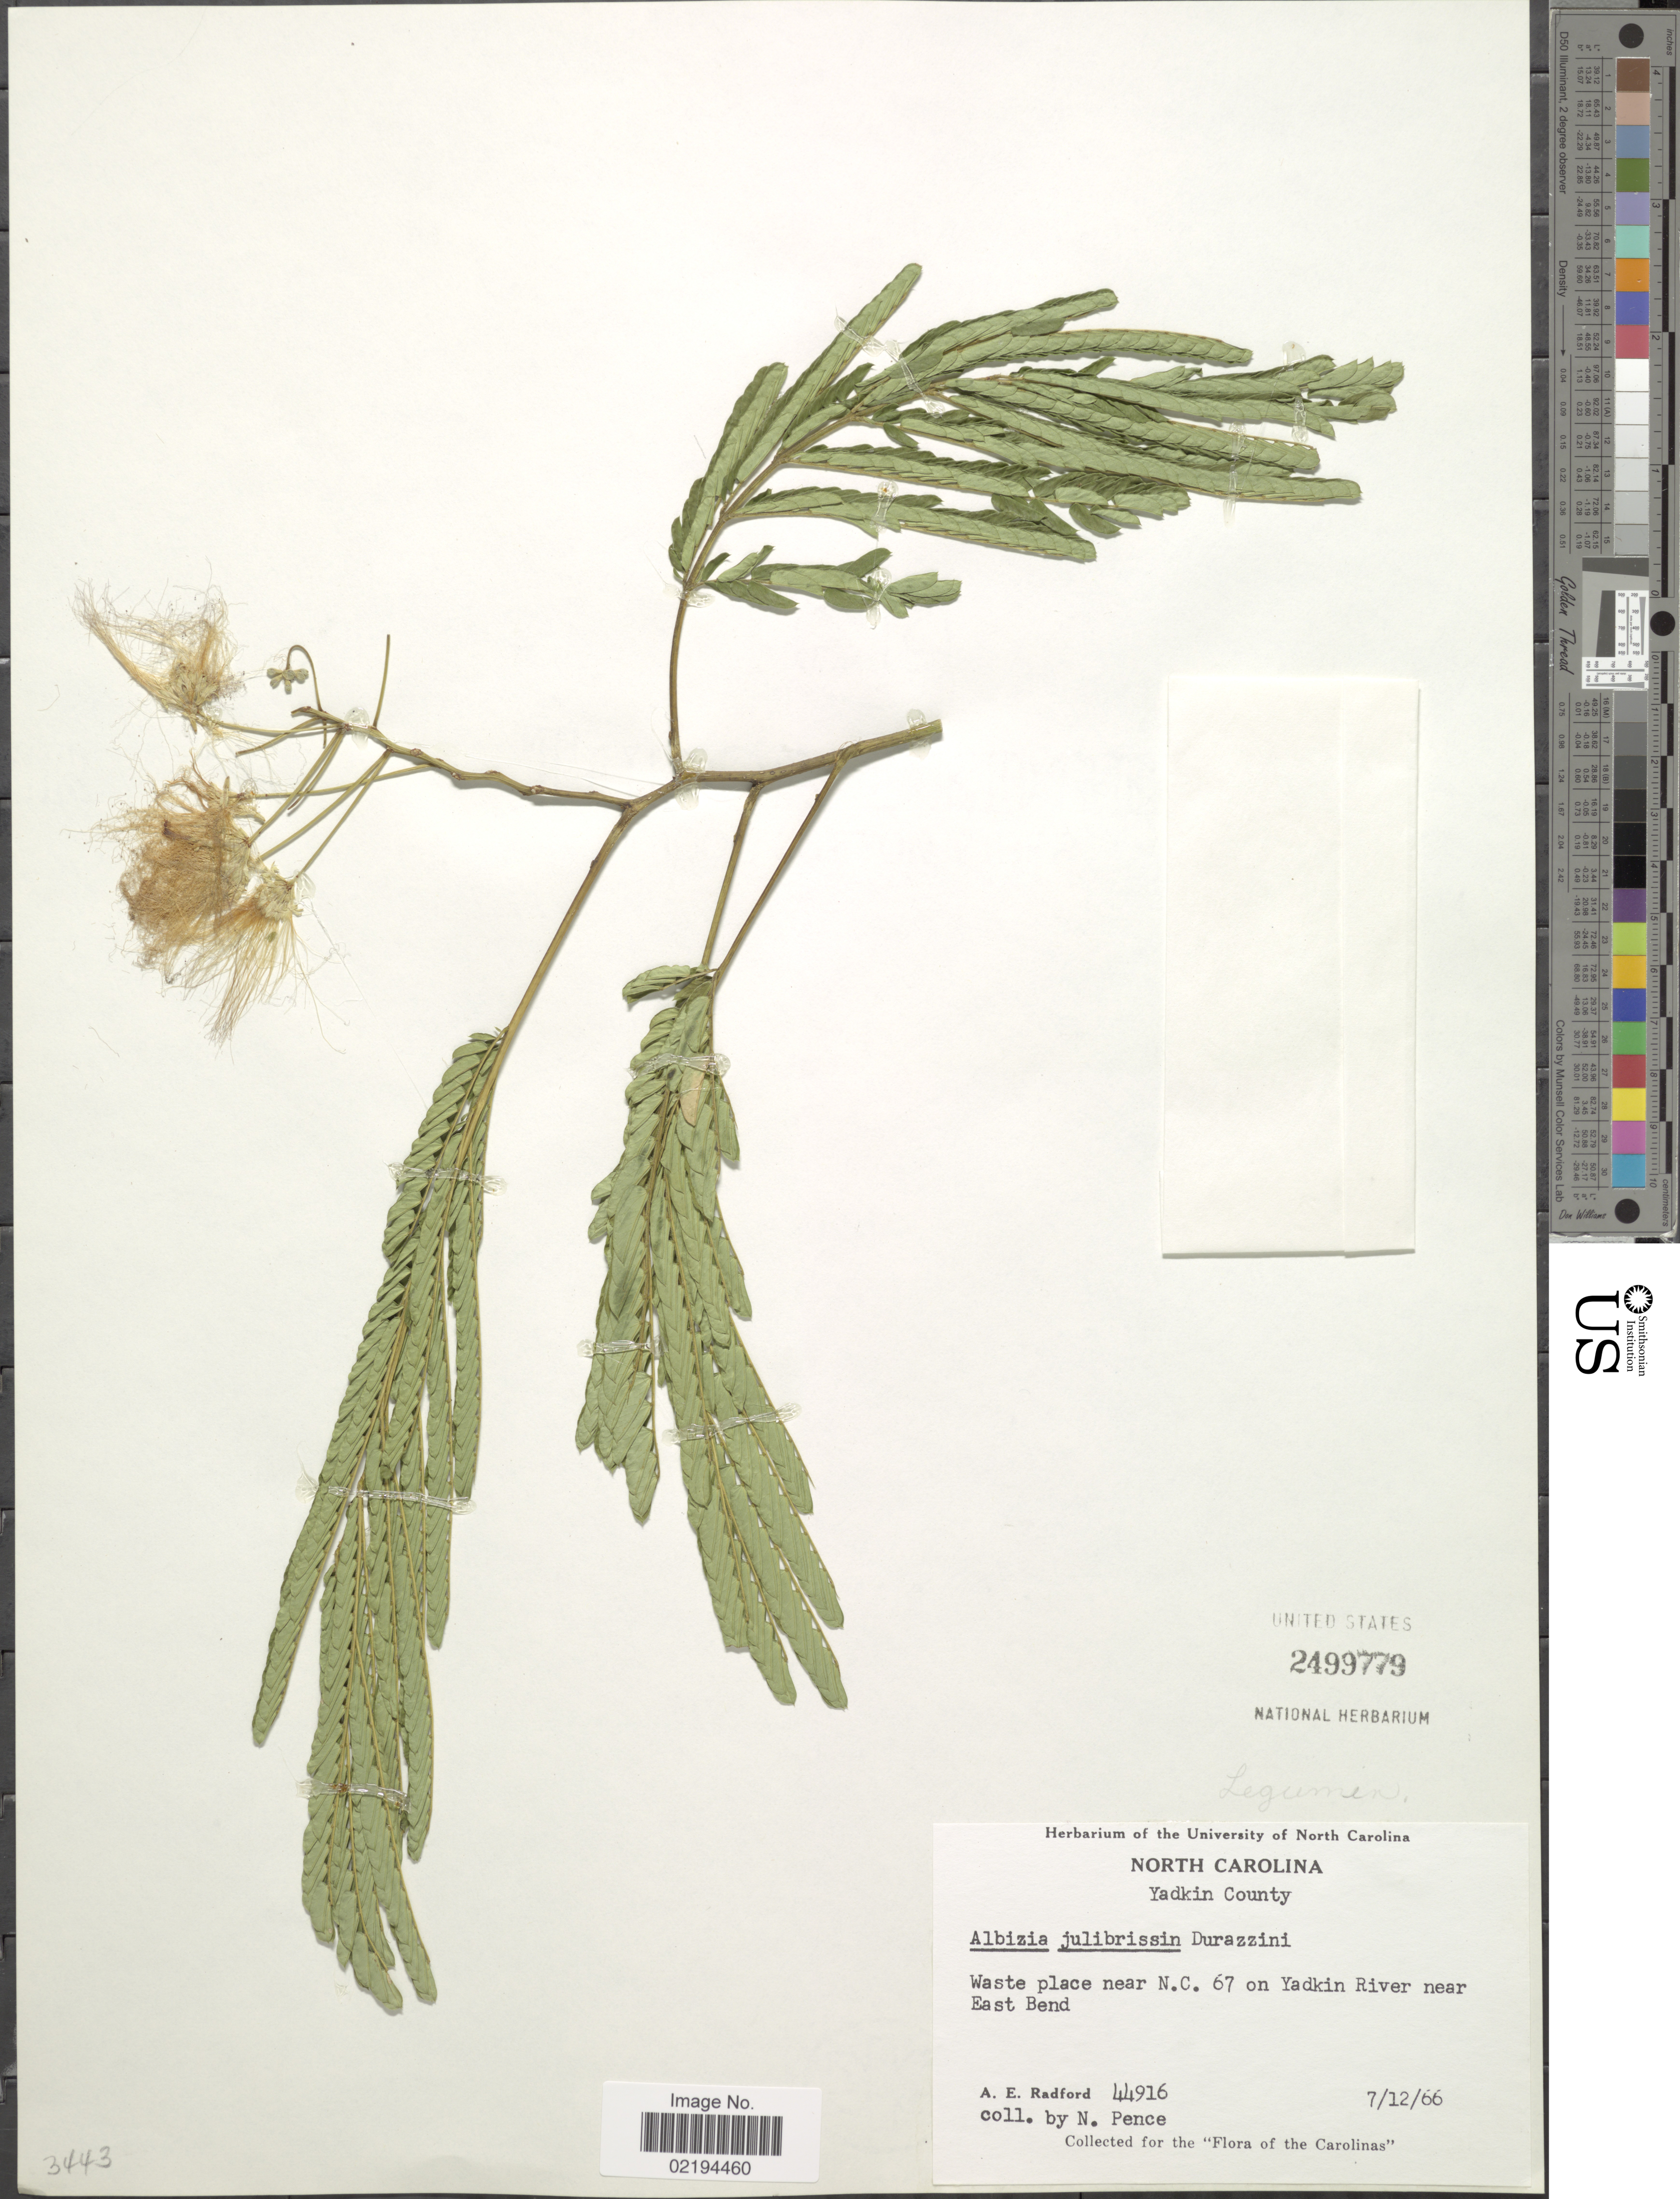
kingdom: Plantae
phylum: Tracheophyta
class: Magnoliopsida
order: Fabales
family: Fabaceae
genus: Albizia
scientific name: Albizia julibrissin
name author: Durazz.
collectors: A. E. Radford & N. Pence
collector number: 44916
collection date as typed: Transcribed d/m/y: 12/7/66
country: United States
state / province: North Carolina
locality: Yadkin County, Waste place near N.C. 67 on Yadkin River near East Bend.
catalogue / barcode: US 2499779